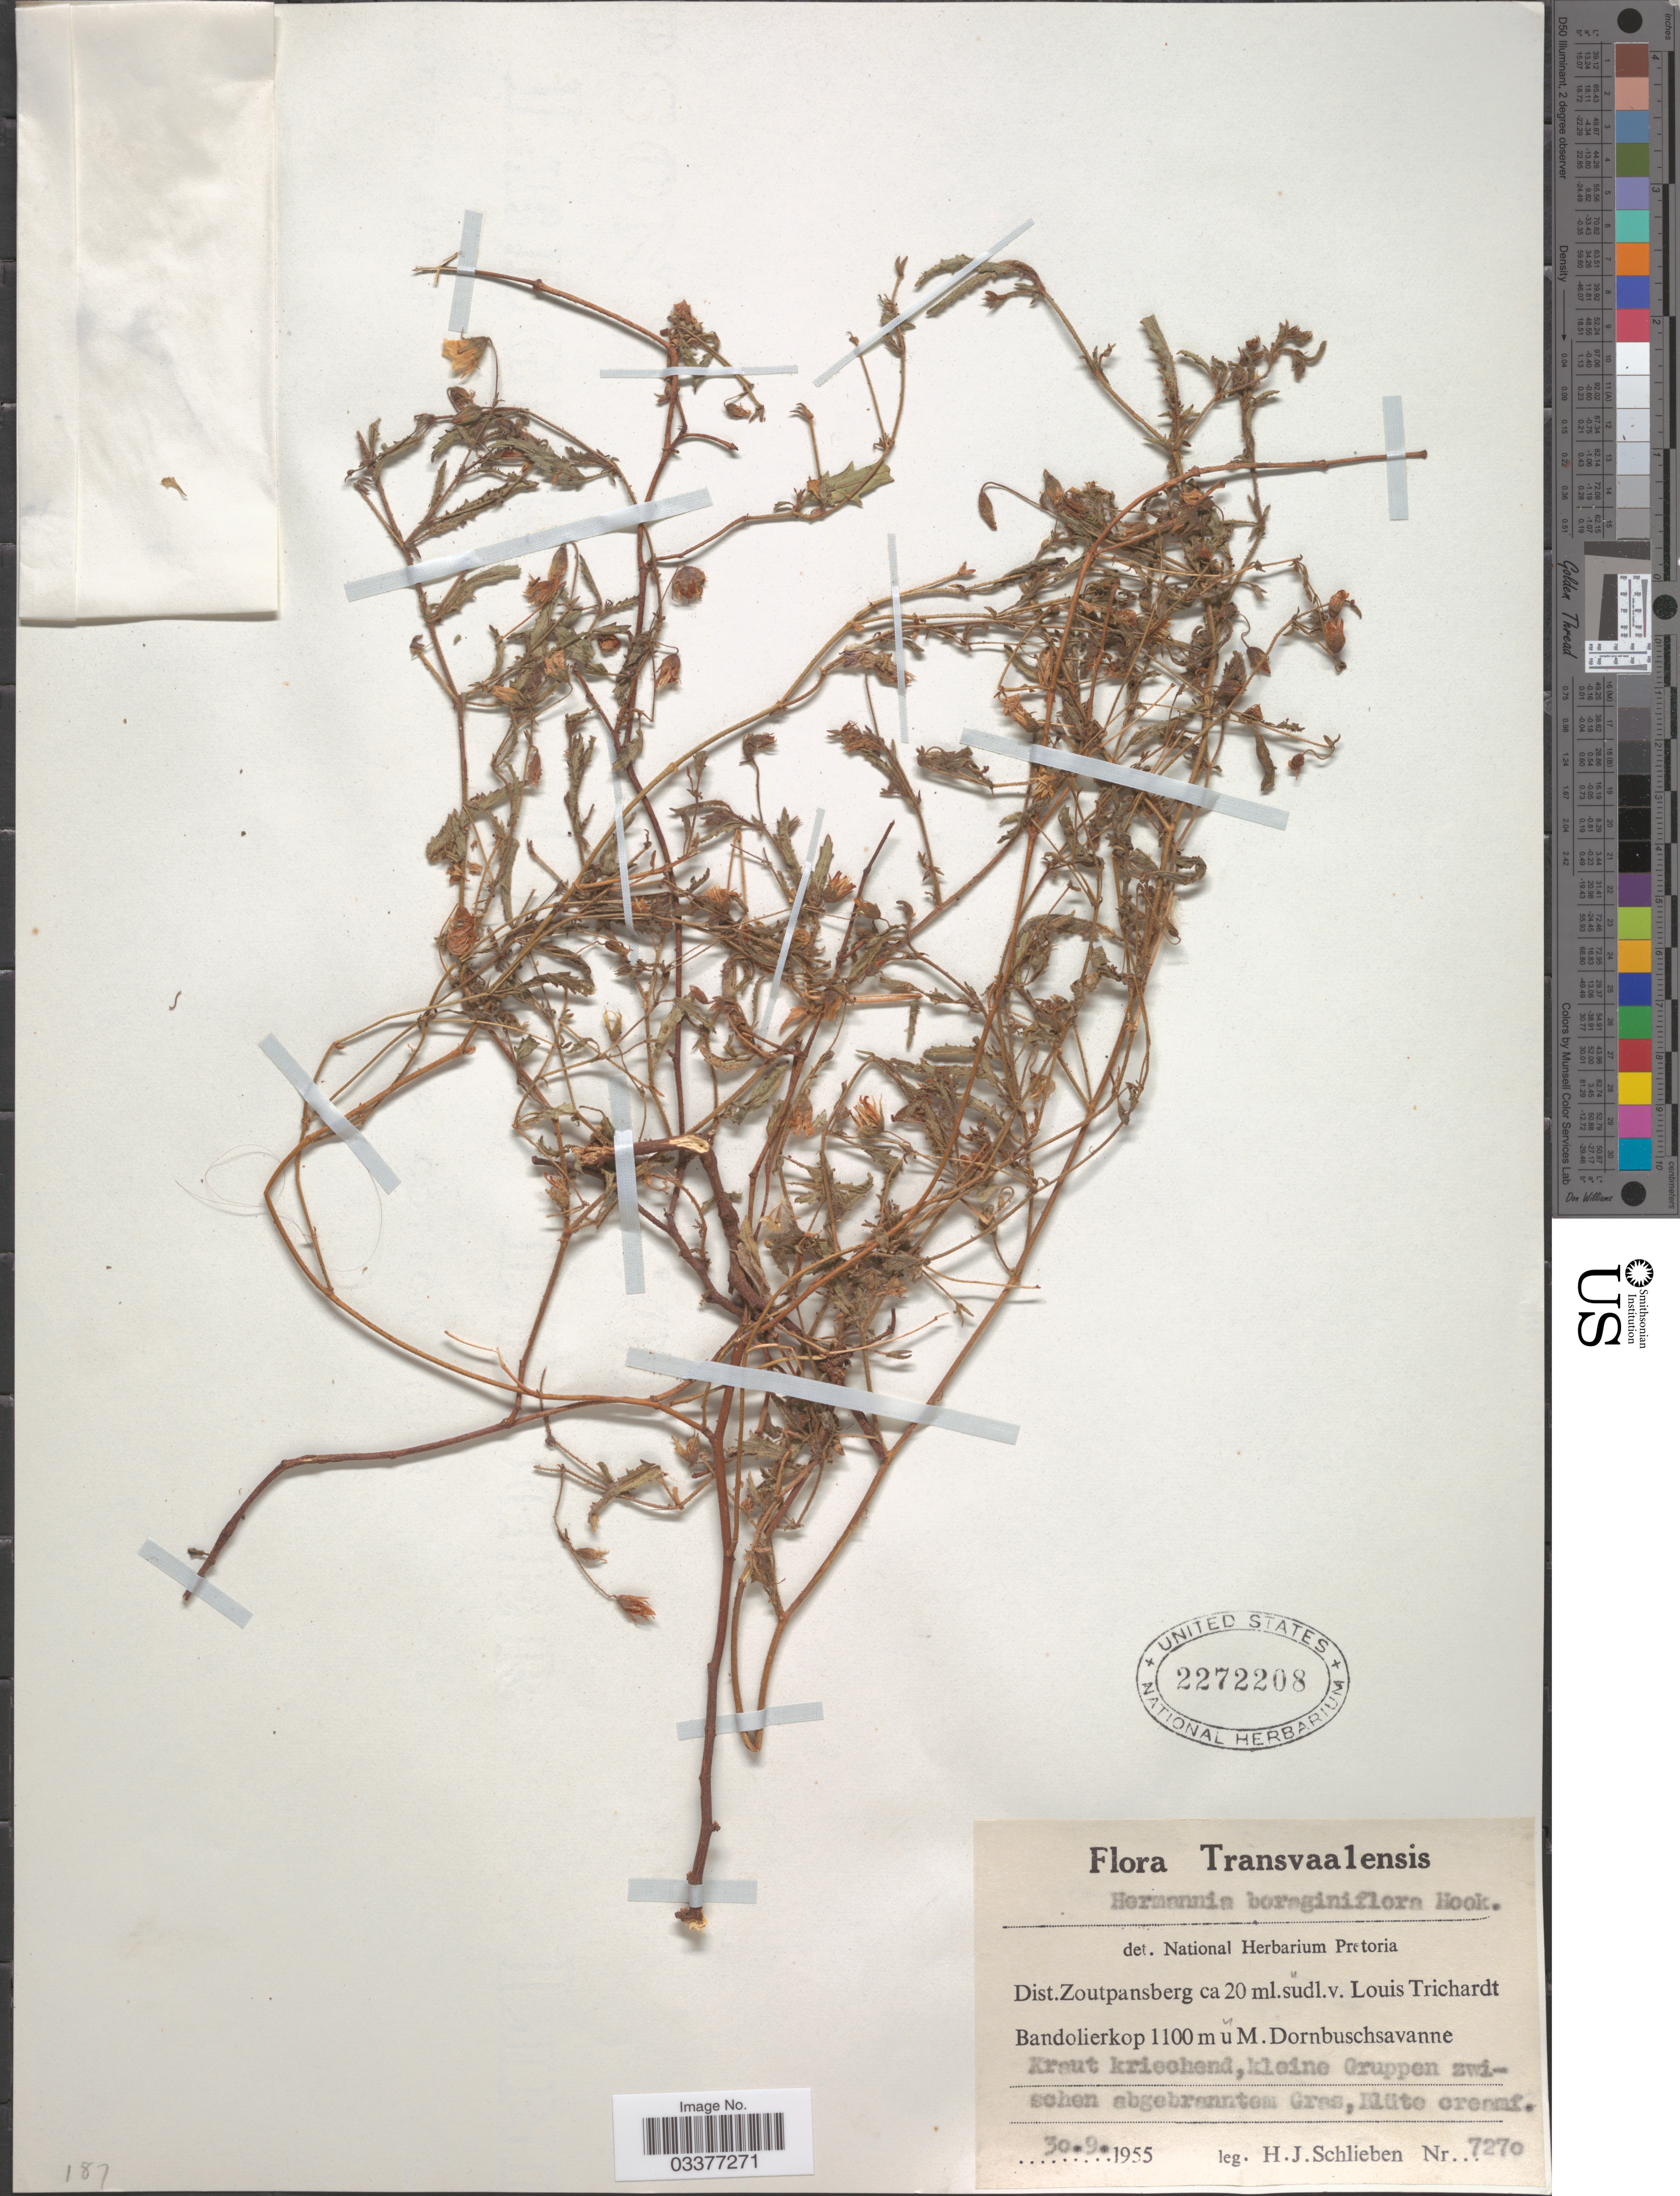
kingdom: Plantae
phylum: Tracheophyta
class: Magnoliopsida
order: Malvales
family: Malvaceae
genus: Hermannia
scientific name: Hermannia boraginiflora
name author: Hook.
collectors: H. J. Schlieben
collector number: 7270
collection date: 1955-09-30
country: South Africa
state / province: Limpopo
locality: Transvaalensis. Dist. Zoutpansberg ca 20 ml.sudl.v. Louis Trichardt Bandolierkop. Dornbuschsavanne.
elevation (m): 1100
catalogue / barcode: US 2272208